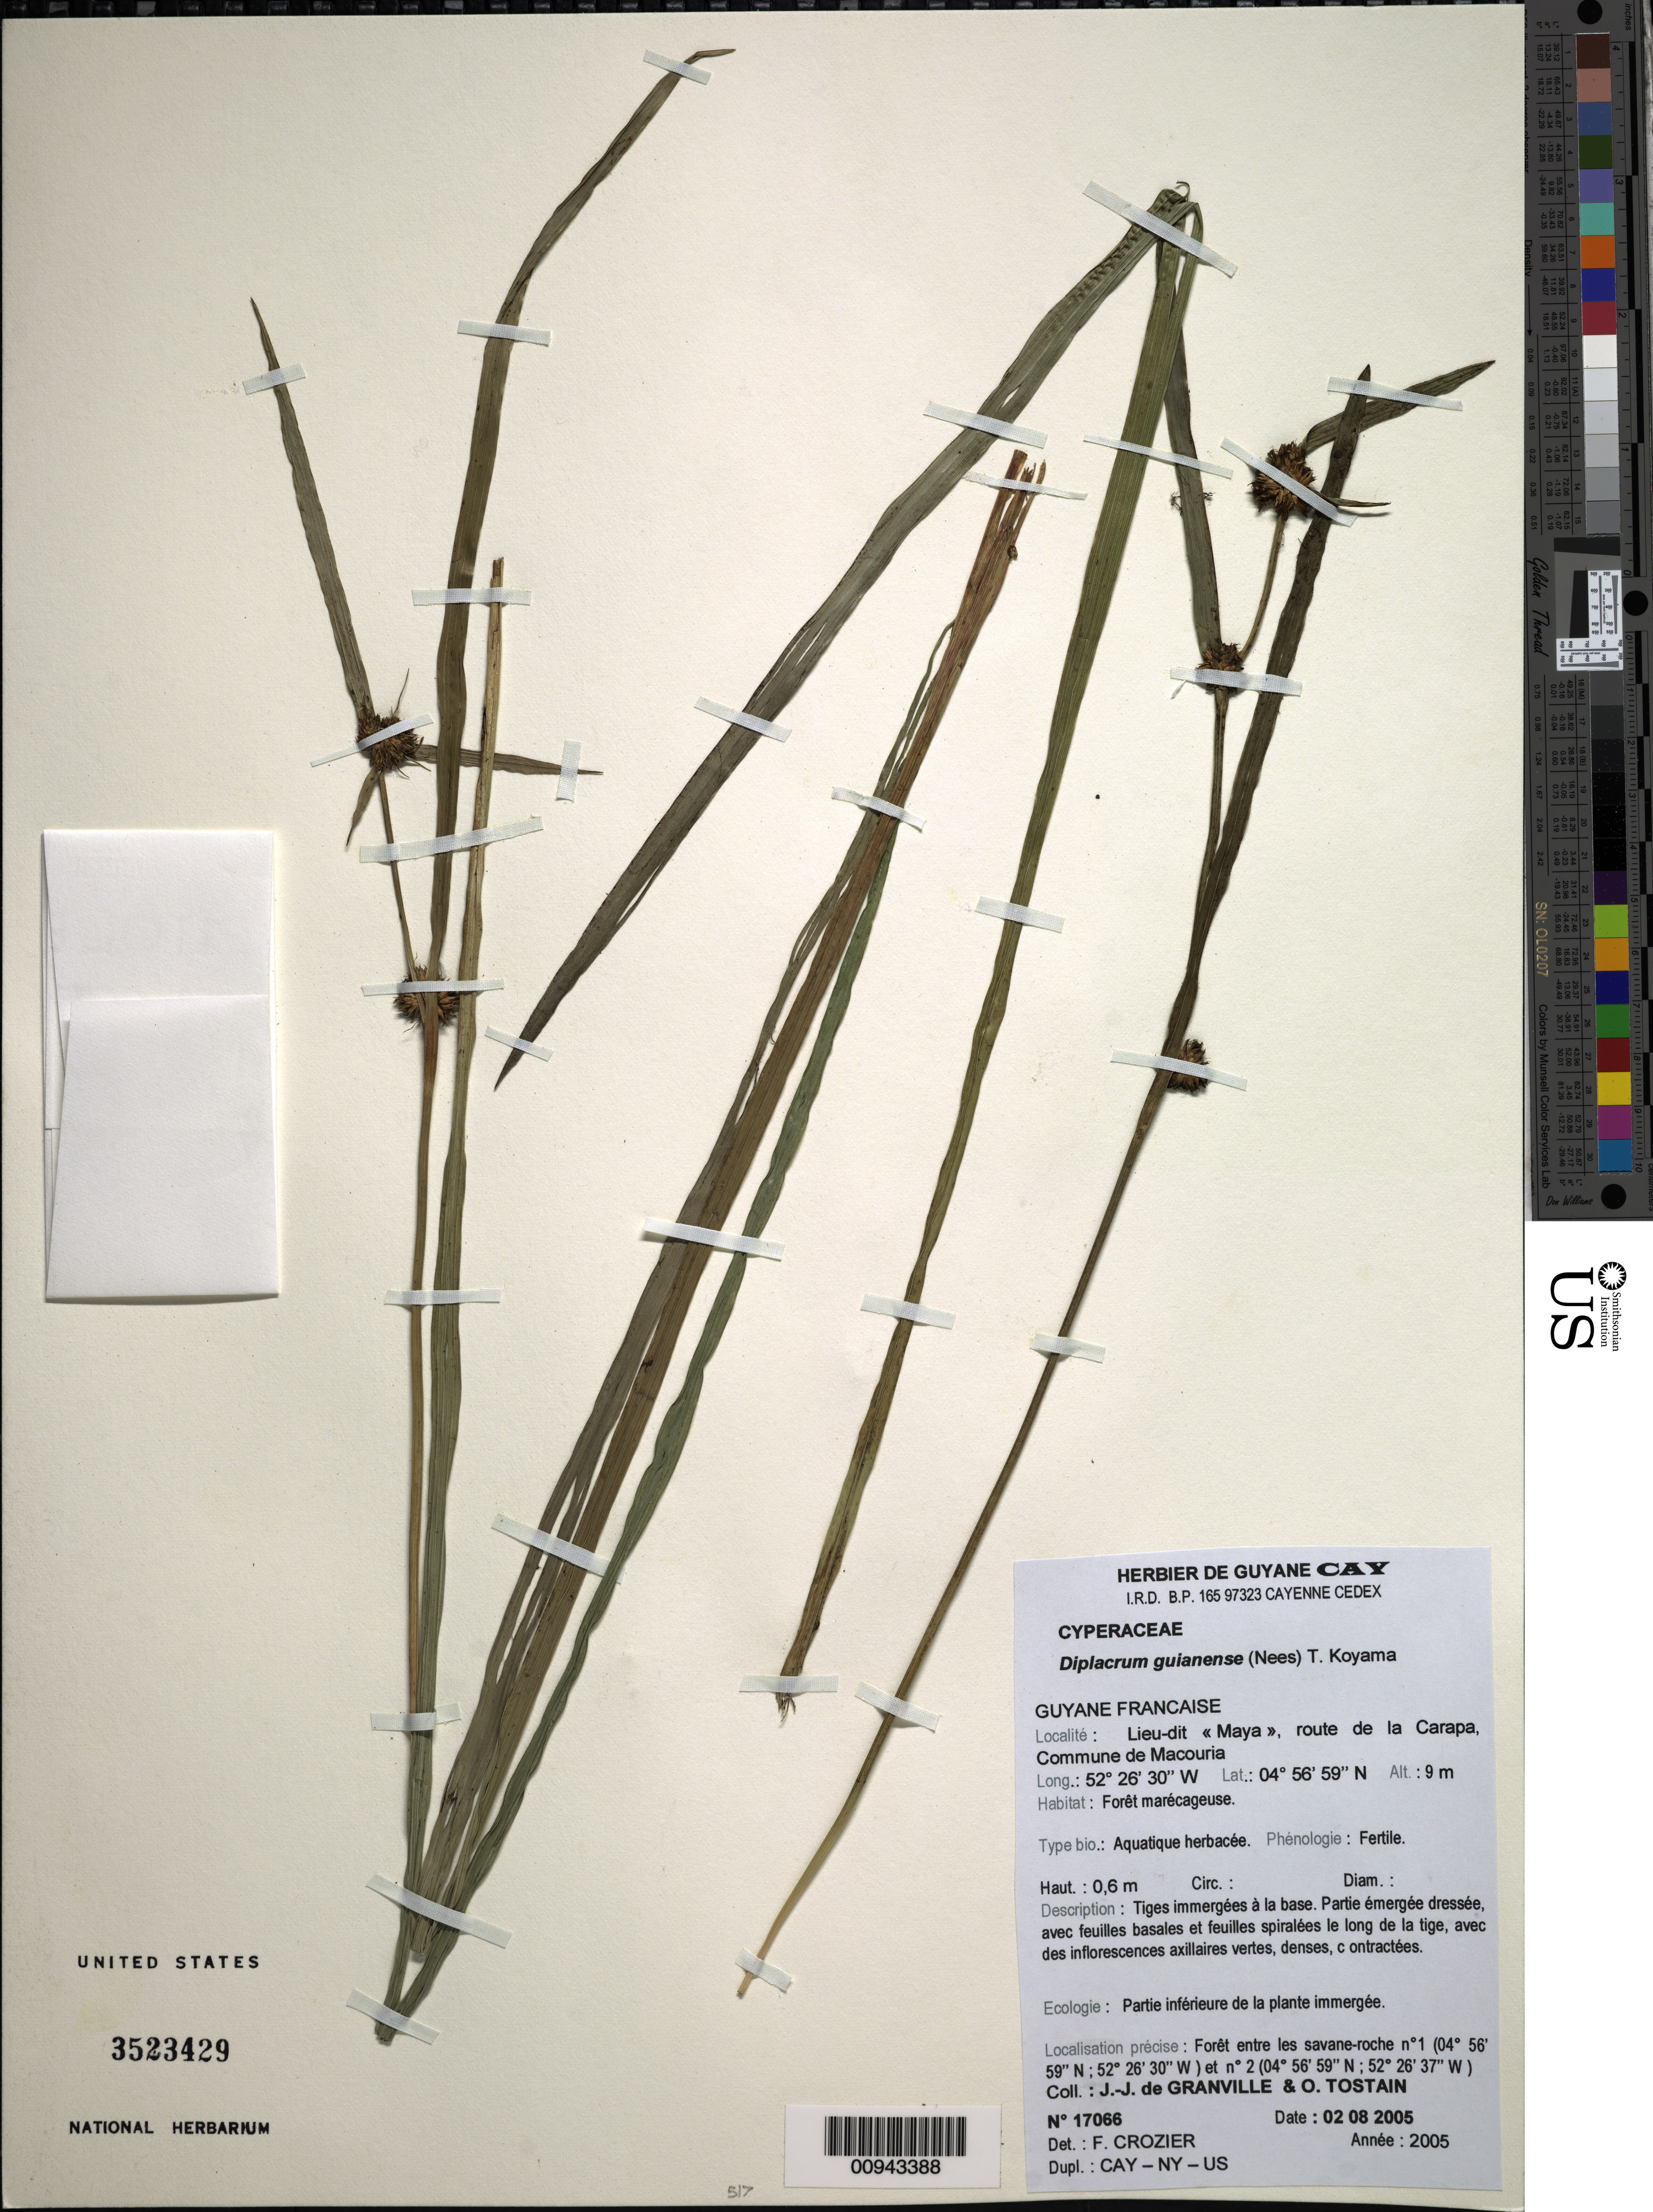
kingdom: Plantae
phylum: Tracheophyta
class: Liliopsida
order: Poales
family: Cyperaceae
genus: Diplacrum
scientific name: Diplacrum guianense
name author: (Nees) T. Koyama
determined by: Crozier, F.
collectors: J.-J. de Granville & O. Tostain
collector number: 17066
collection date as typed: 2-Aug-05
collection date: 2005-08-02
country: French Guiana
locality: Lieu-dit "Maya", rout de la Carapa, Commune de Macouria; foret entre les savane-roche nº1 (4º56'59"N, 52º26'30"W)_et nº2 (4º56'59"N, 52º26'37"W)_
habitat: Foret marecageuse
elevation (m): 9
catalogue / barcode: US 3523429